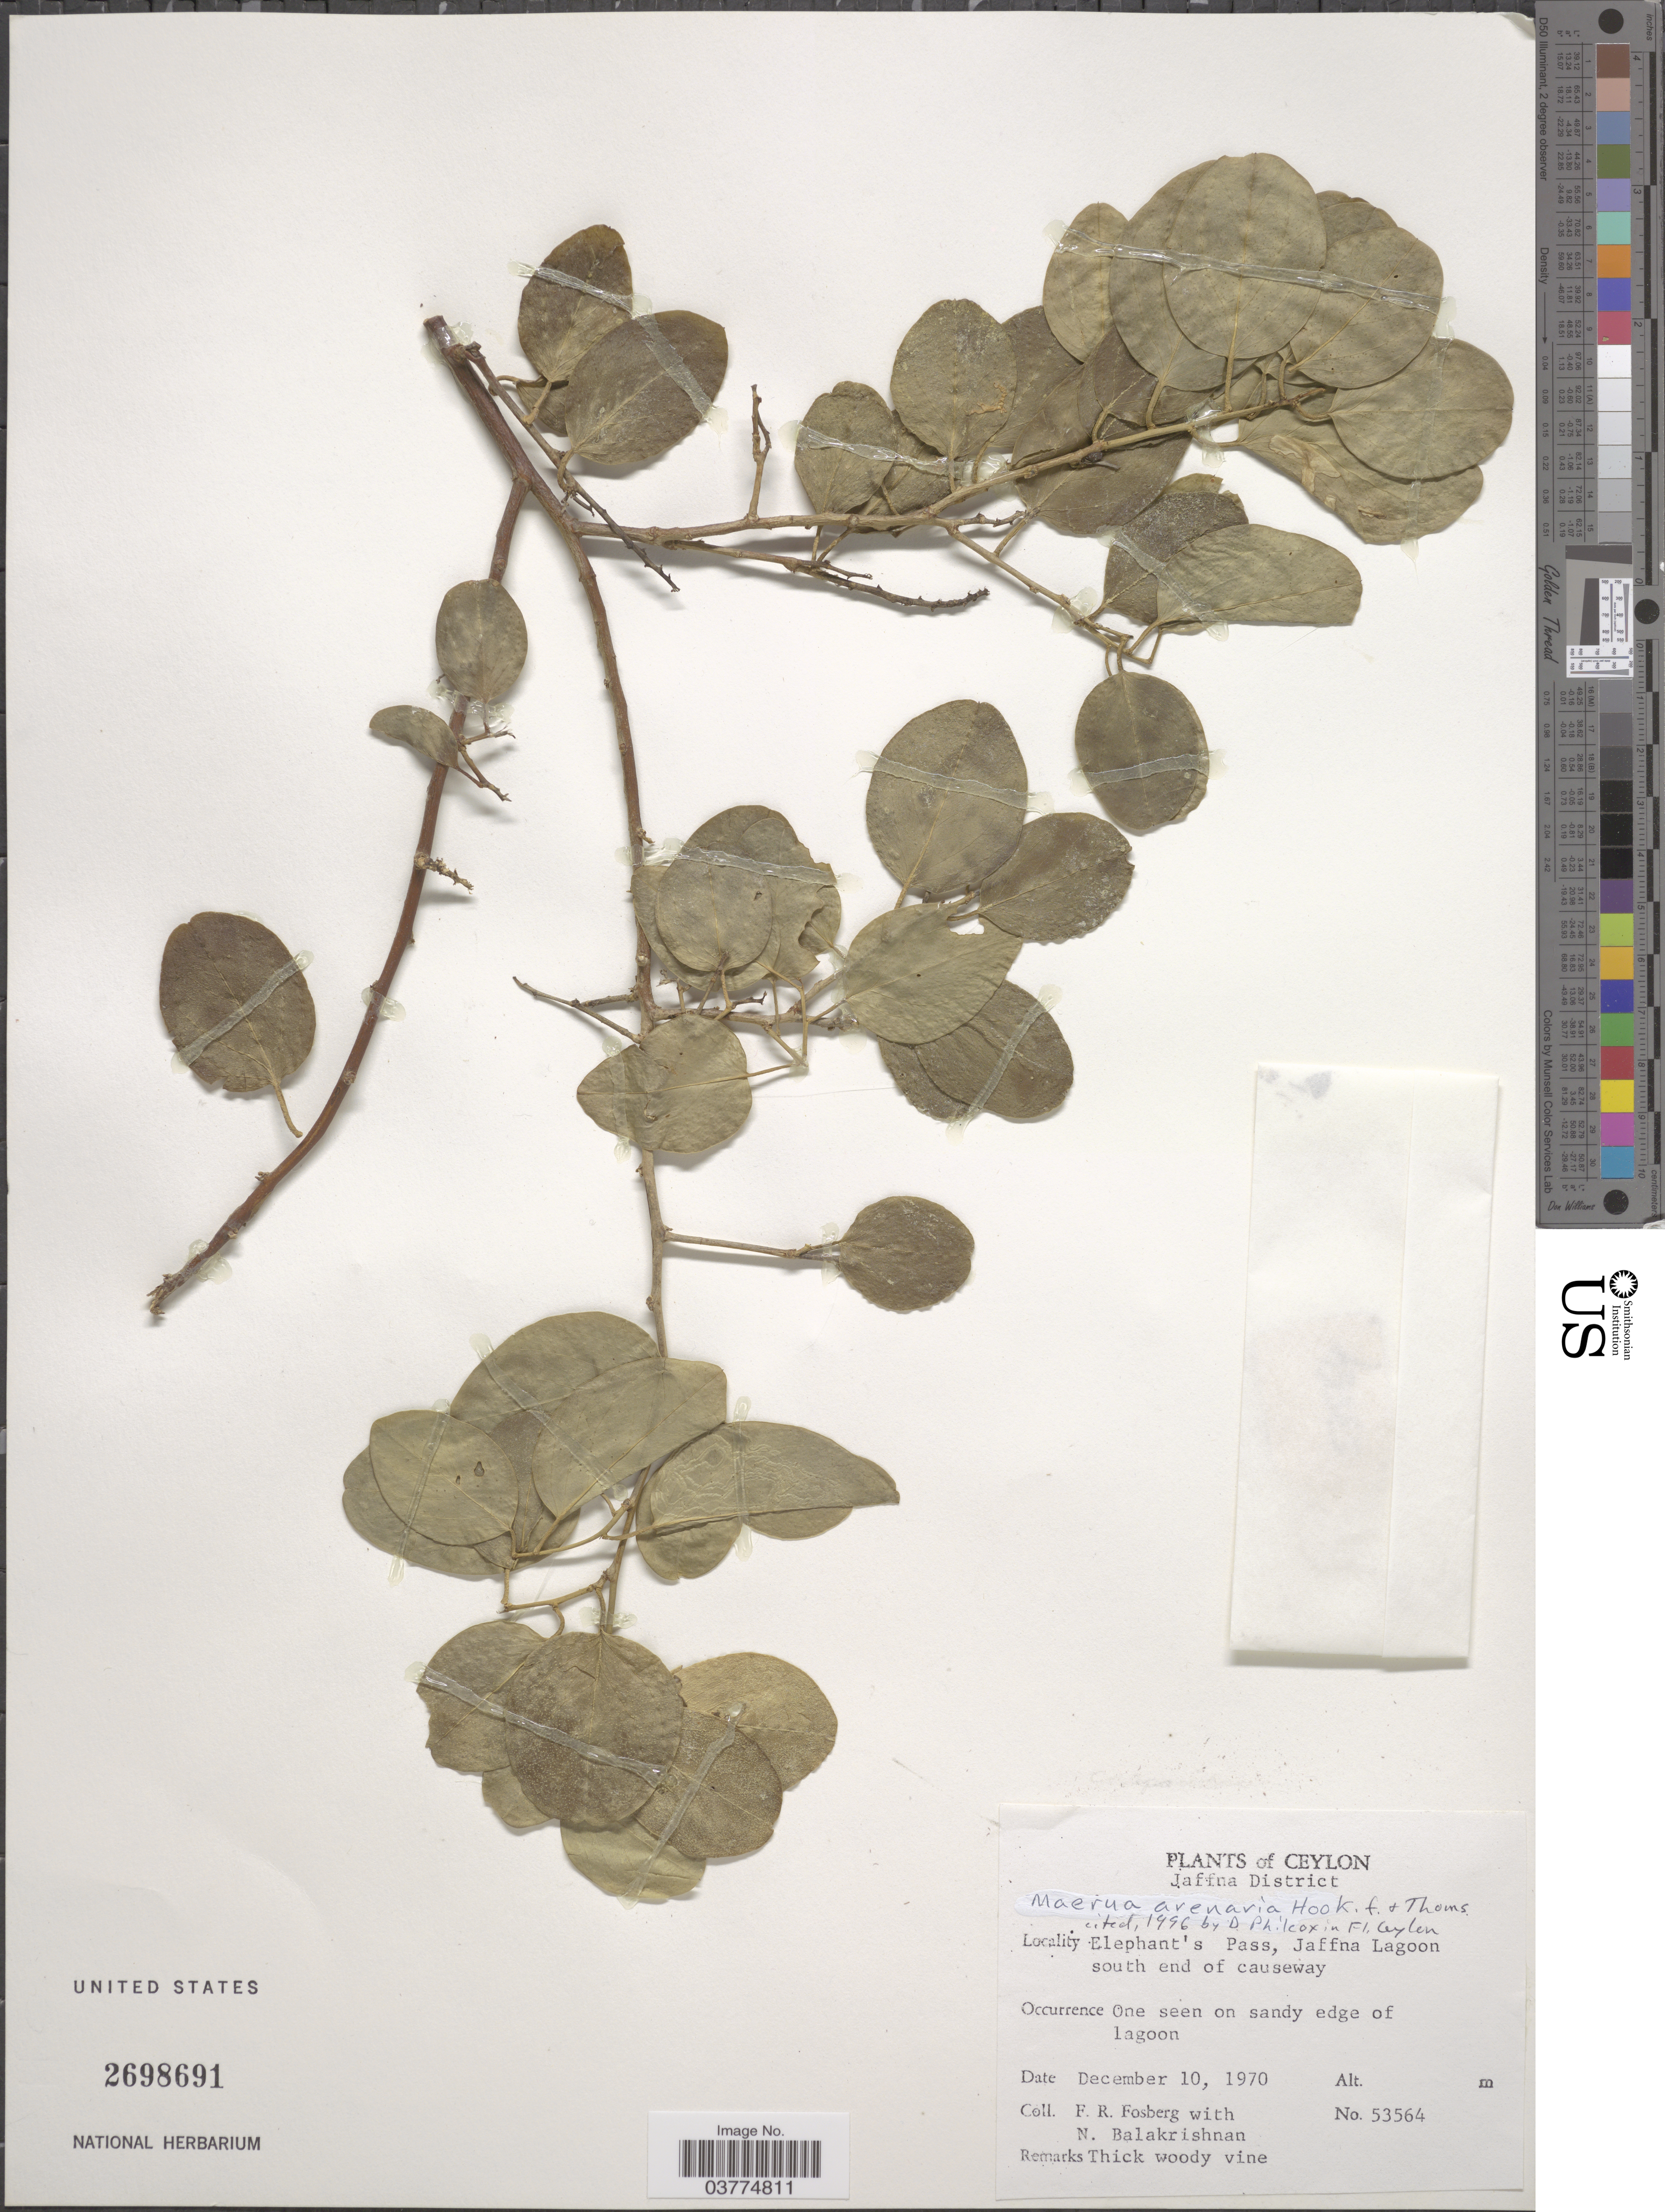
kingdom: Plantae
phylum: Tracheophyta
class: Magnoliopsida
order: Brassicales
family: Capparaceae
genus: Maerua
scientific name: Maerua arenaria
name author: Hook. f. & Thomson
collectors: F. R. Fosberg & N. Balakrishnan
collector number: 53564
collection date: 1970-12-10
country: Sri Lanka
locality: Ceylon. Jaffna District. Elephant's Pass, Jaffna Lagoon south end of causeway.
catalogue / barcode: US 2698691